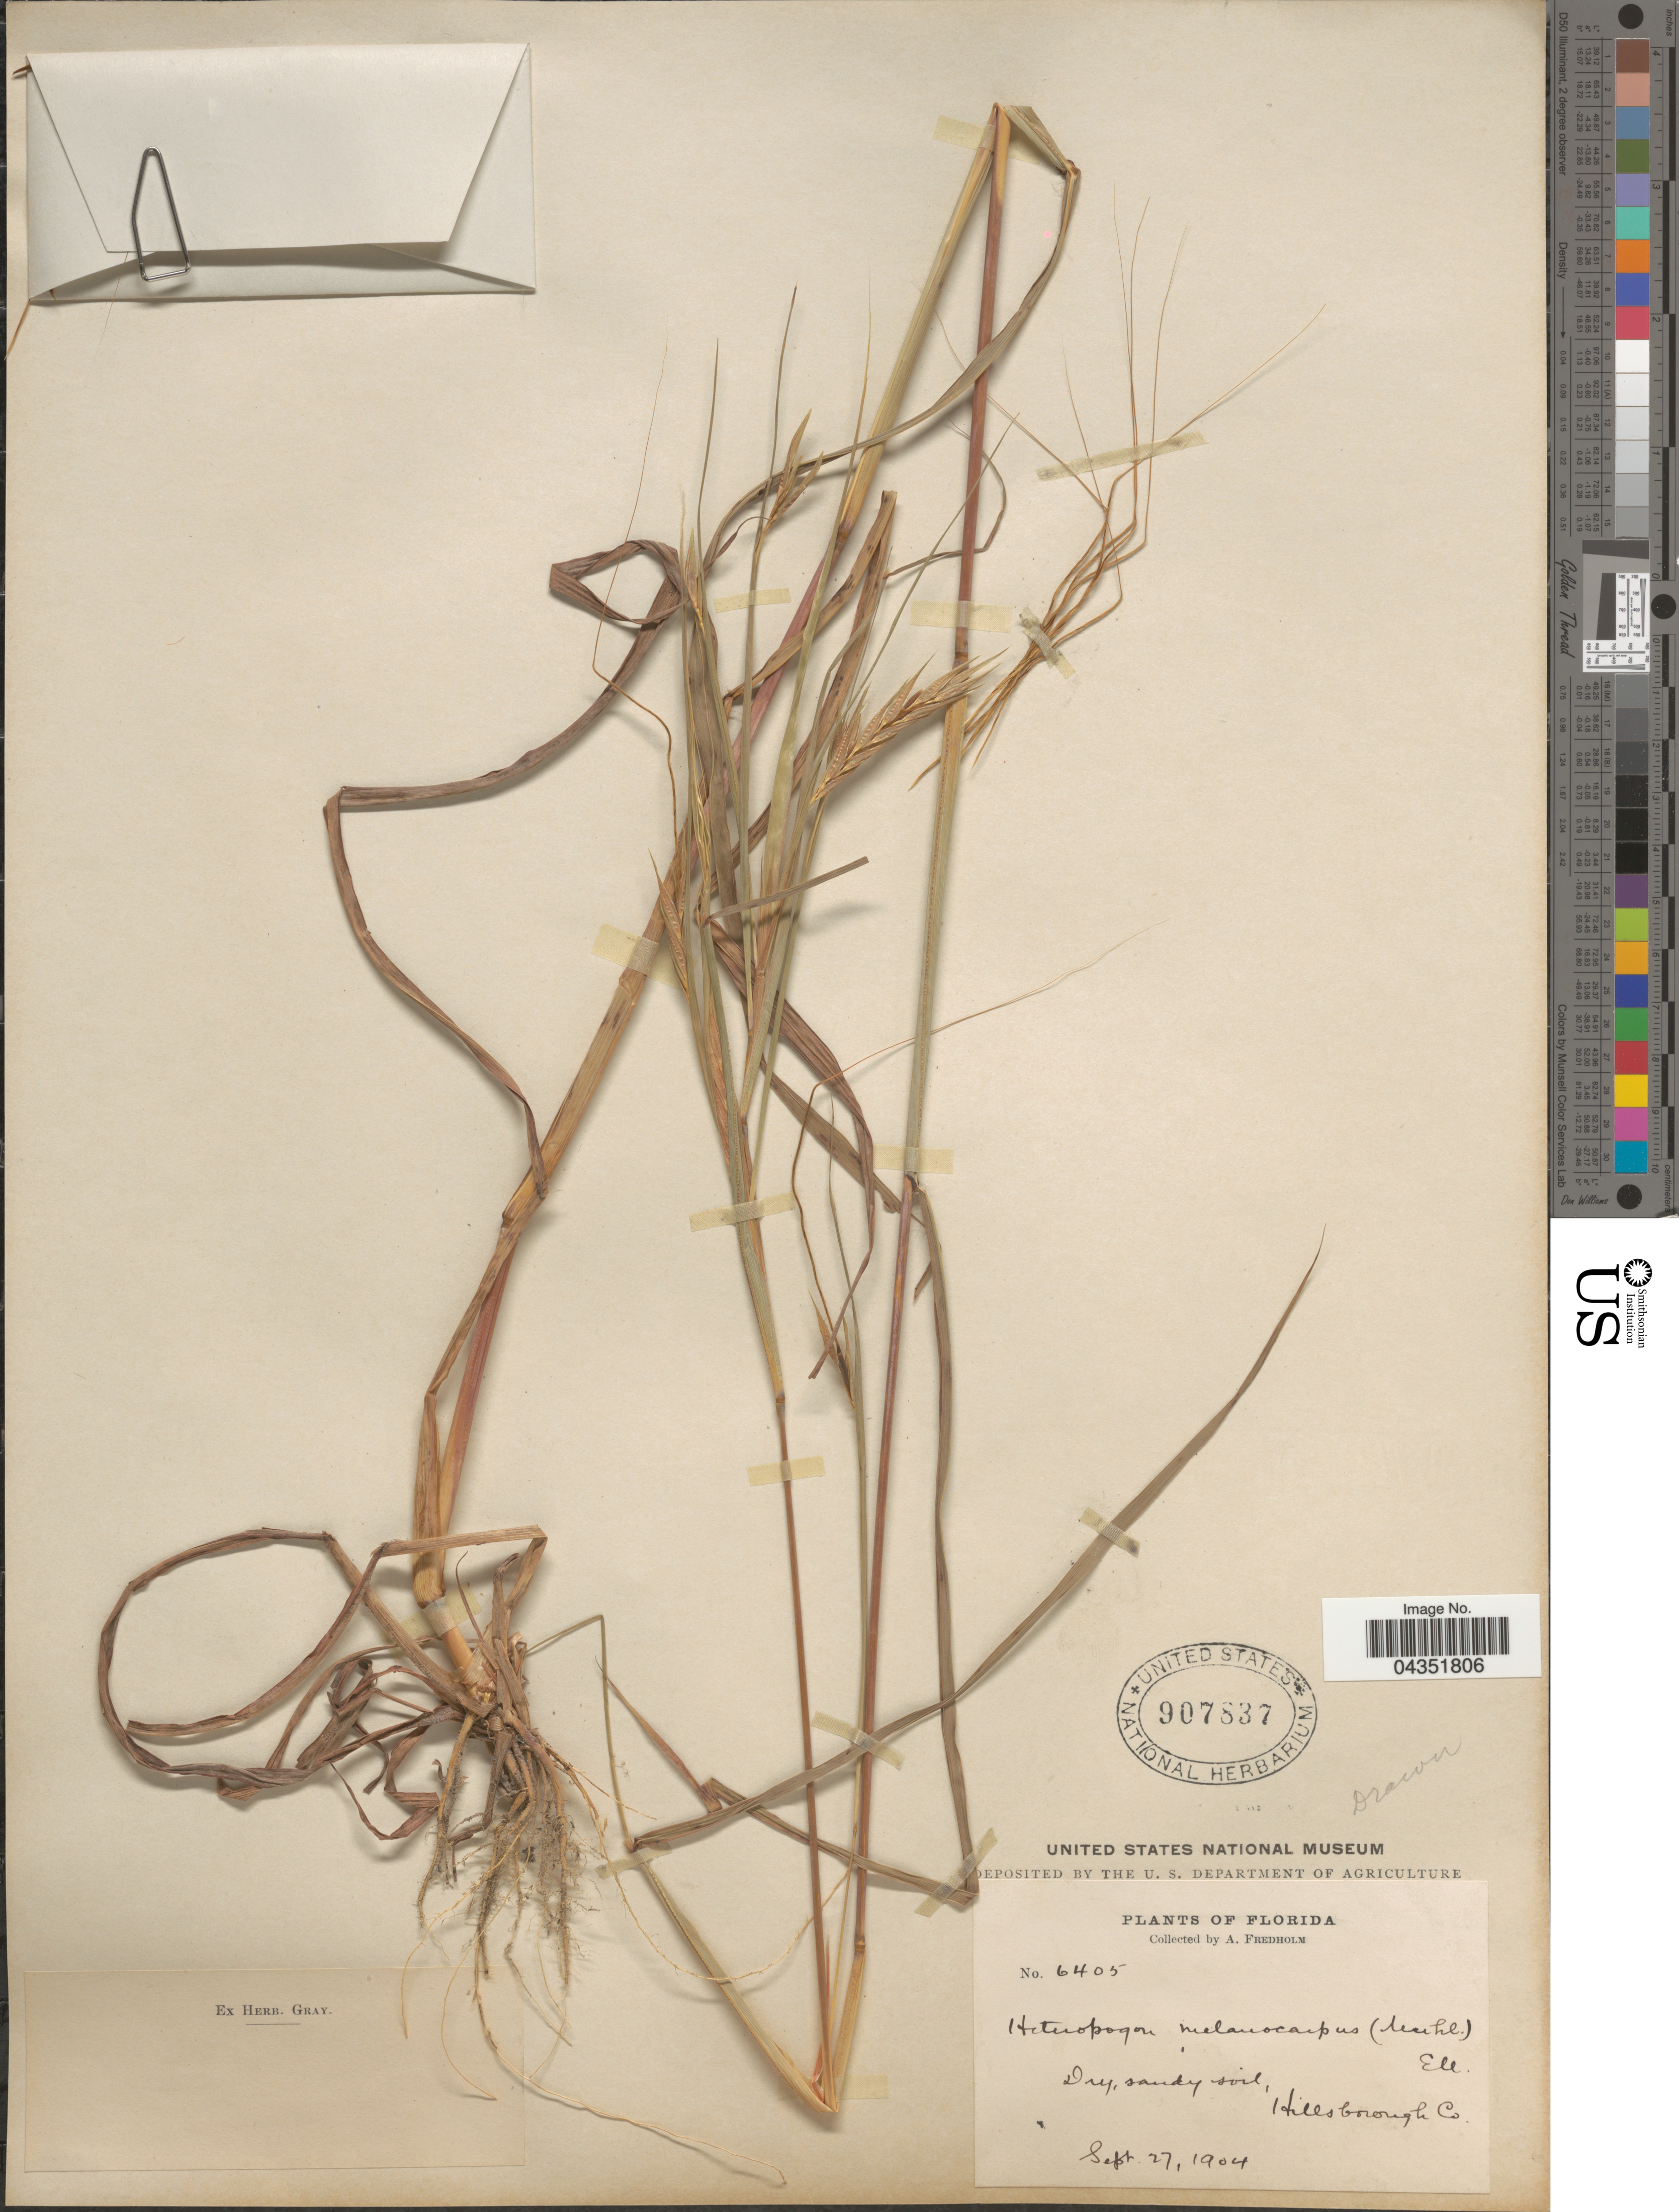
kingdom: Plantae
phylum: Tracheophyta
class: Liliopsida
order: Poales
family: Poaceae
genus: Heteropogon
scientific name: Heteropogon melanocarpus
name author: (Elliott) Benth.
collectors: A. Fredholm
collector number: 6405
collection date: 1904-09-27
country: United States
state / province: Florida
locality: Dry, sandy soil, Hillsborough Co.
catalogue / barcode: US 907837